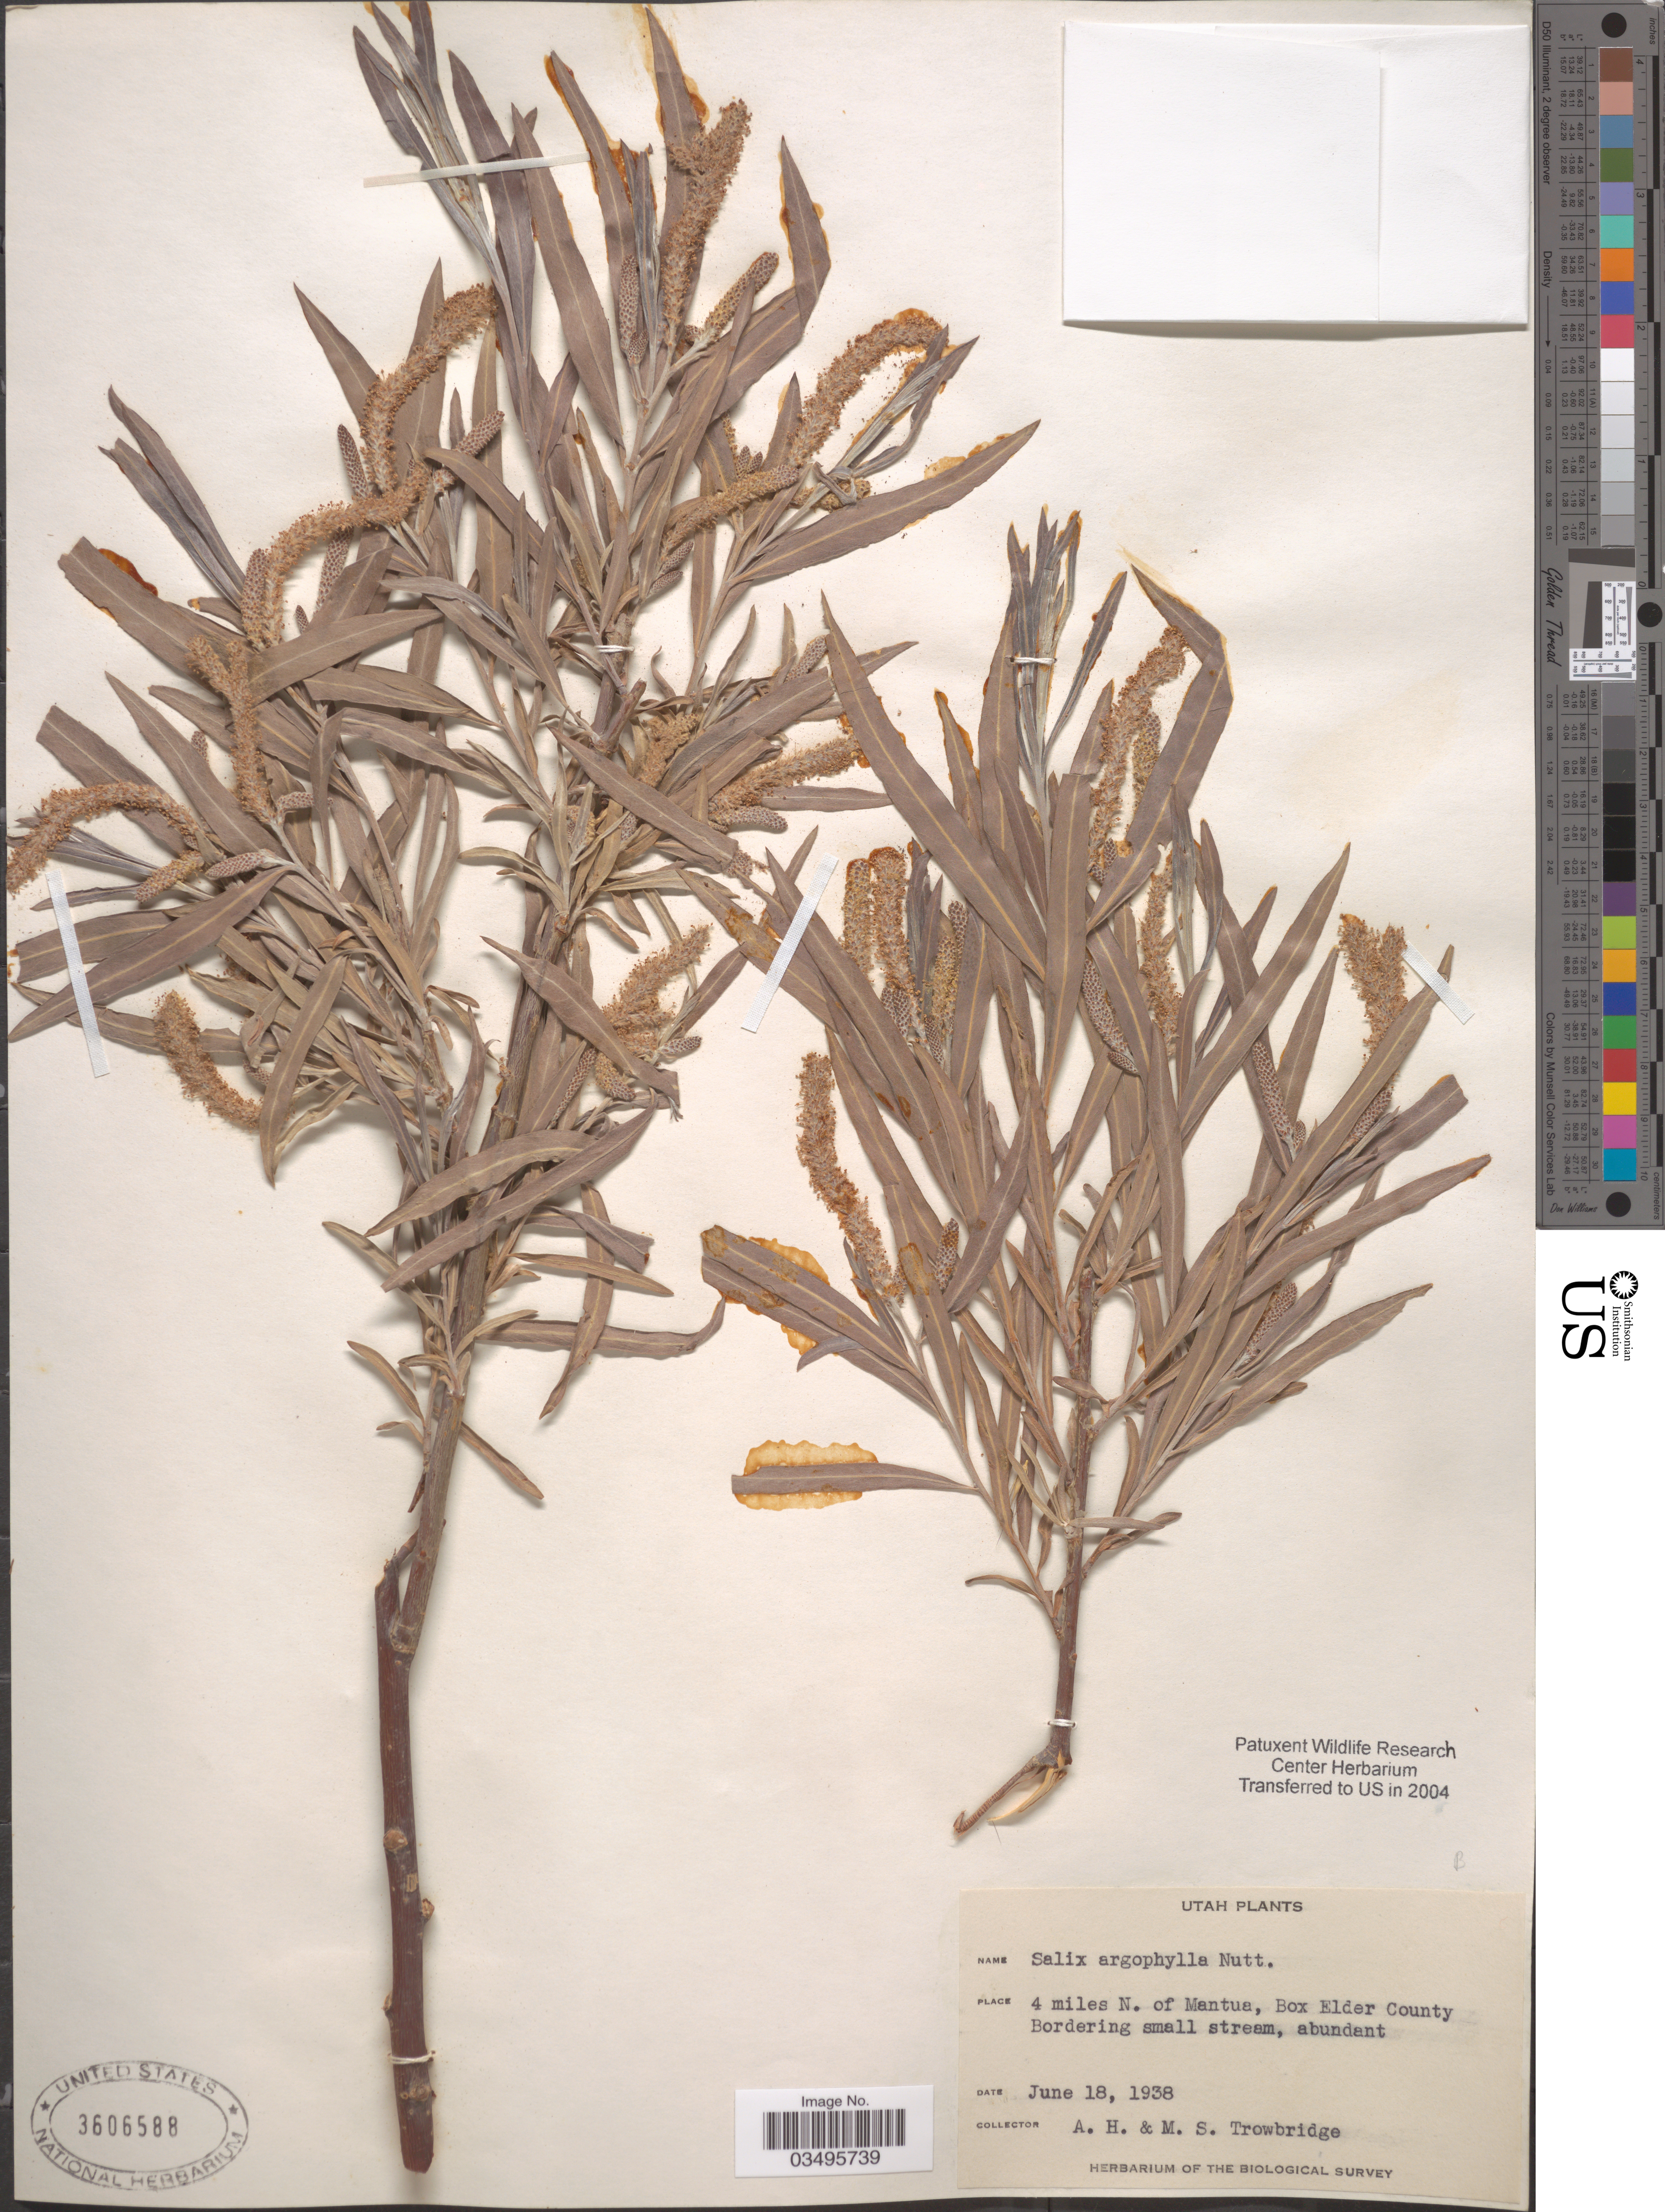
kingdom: Plantae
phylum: Tracheophyta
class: Magnoliopsida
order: Malpighiales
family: Salicaceae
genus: Salix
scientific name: Salix argophylla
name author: Nutt.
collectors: A. H. Trowbridge & M. Trowbridge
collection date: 1938-06-18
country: United States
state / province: Utah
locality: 4 miles N. of Mantua, Box Elder County. Bordering small stream.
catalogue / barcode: US 3606588